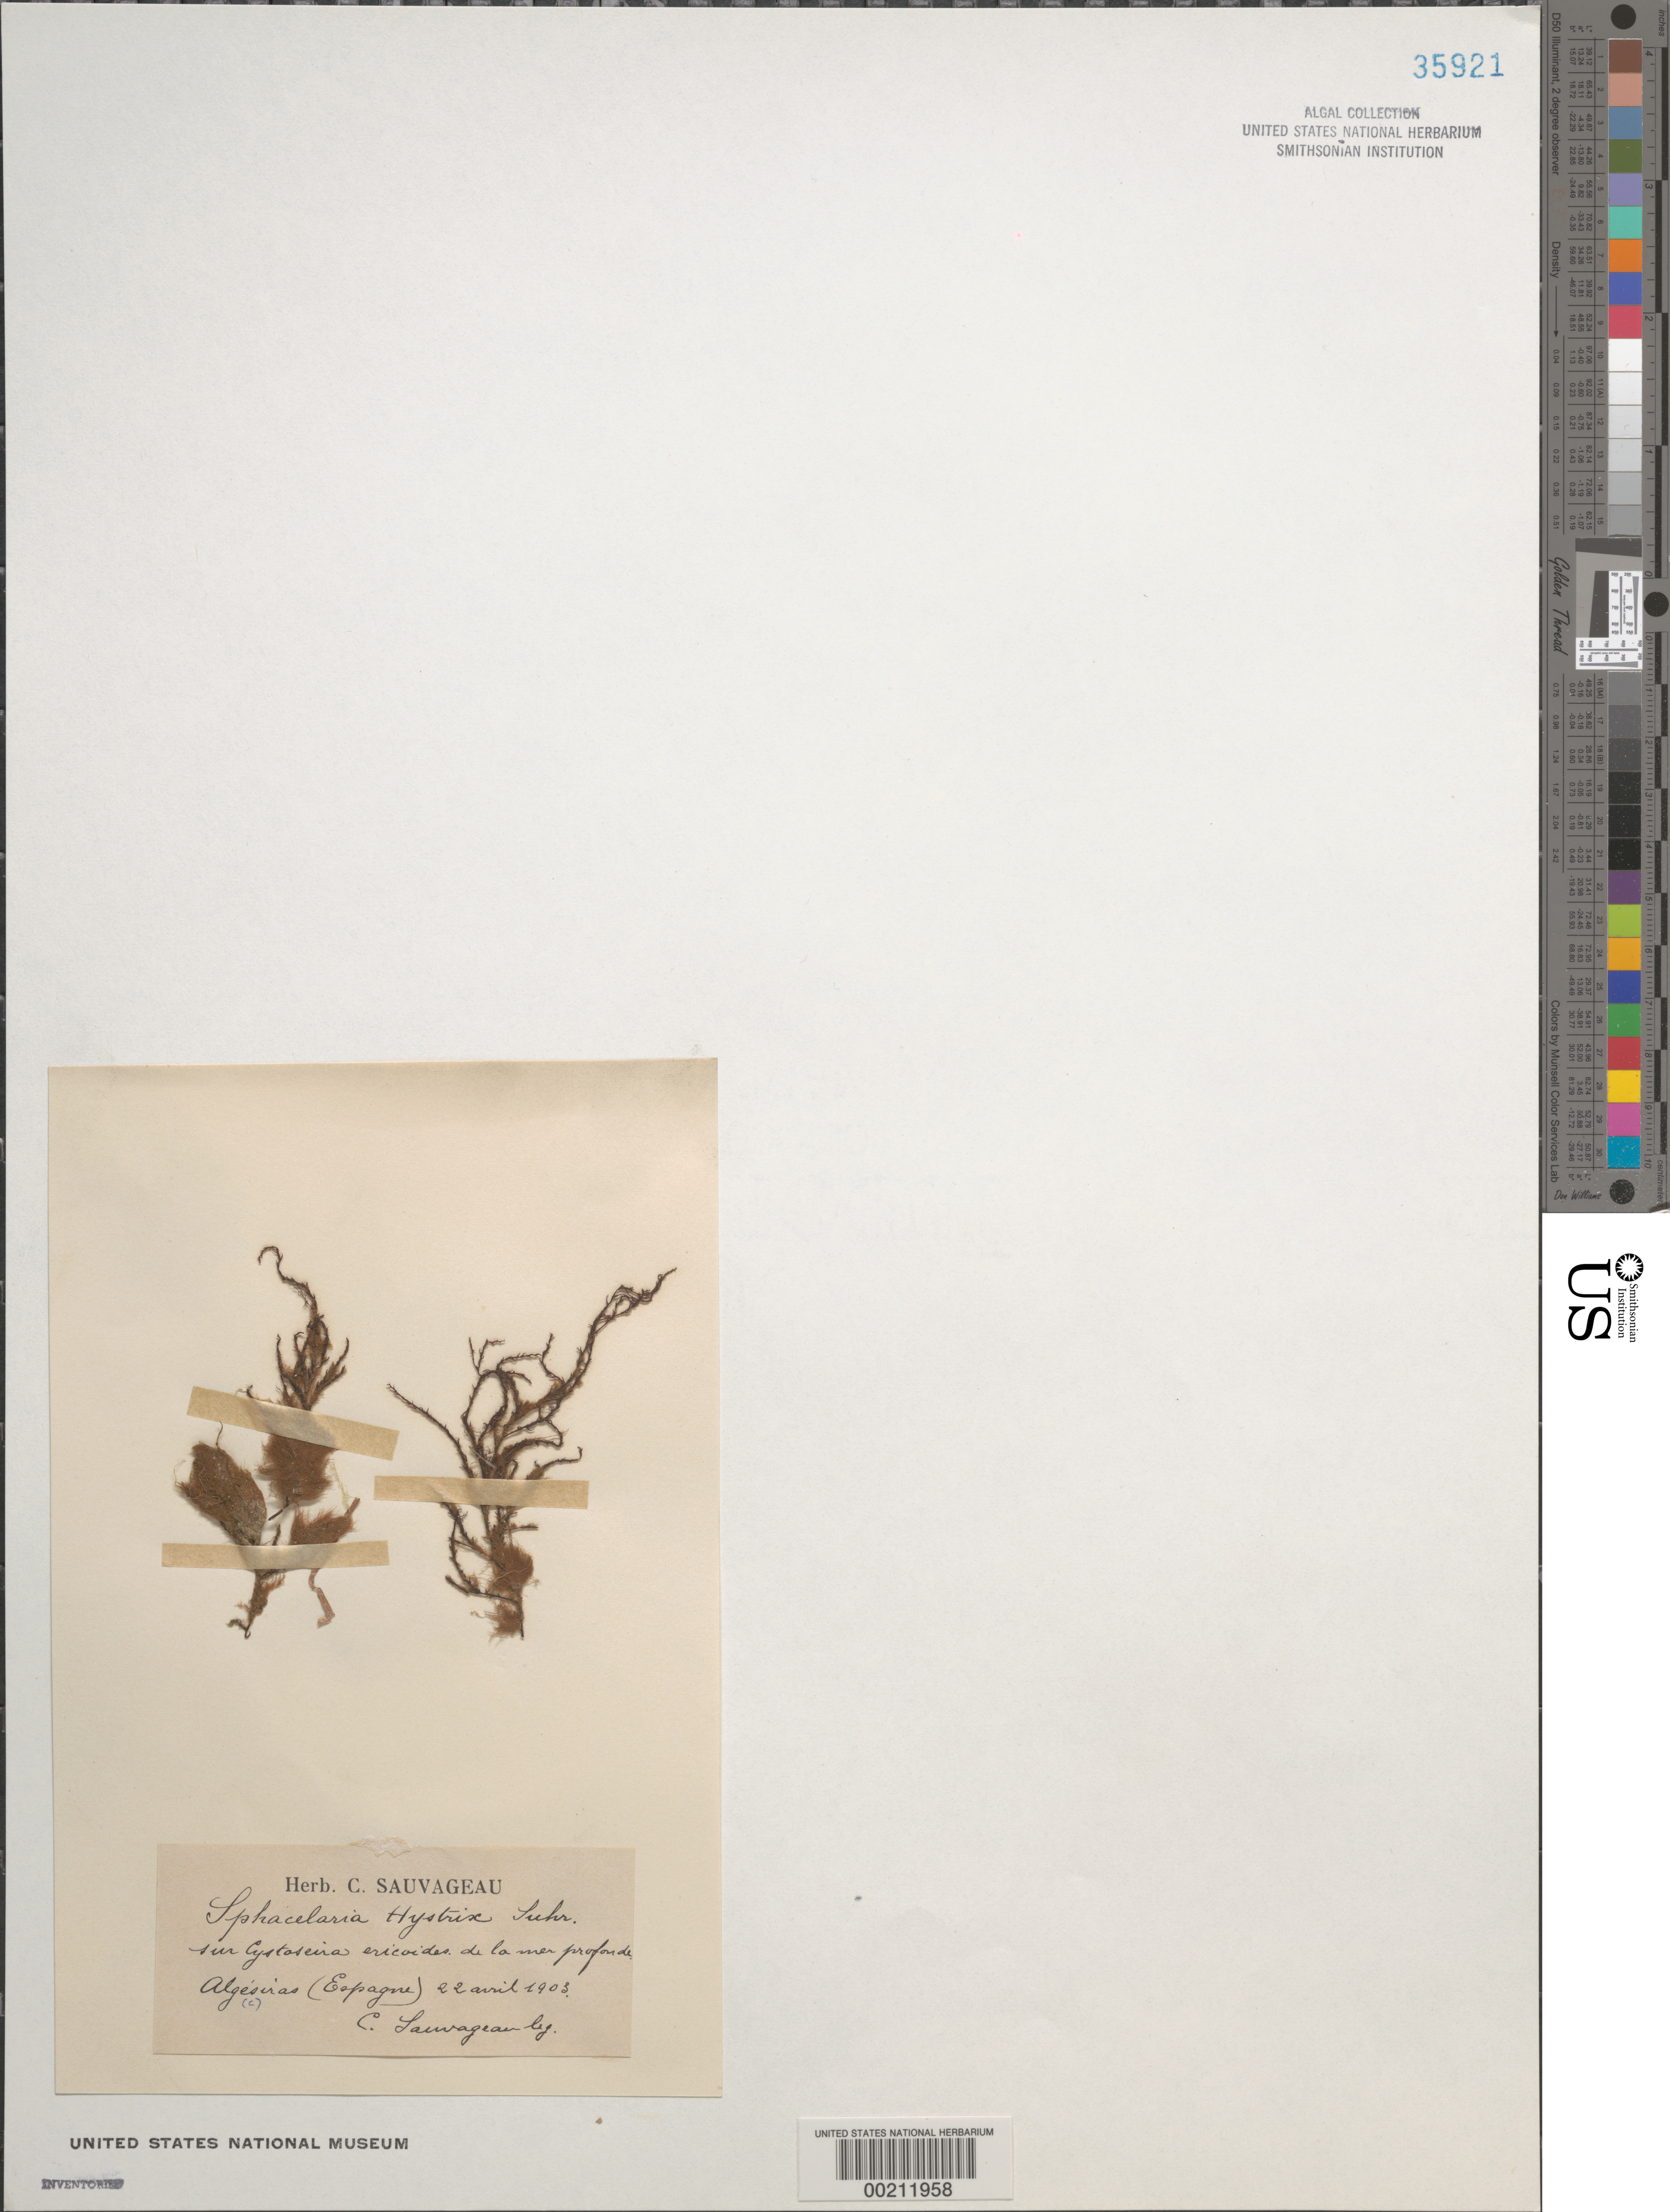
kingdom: Chromista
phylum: Ochrophyta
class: Phaeophyceae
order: Sphacelariales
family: Sphacelariaceae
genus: Sphacelaria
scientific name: Sphacelaria cirrosa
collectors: C. F. Sauvageau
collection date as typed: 22 Apr 1903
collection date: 1903-04-22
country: Spain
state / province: Andalucia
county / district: Cadiz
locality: Algeciras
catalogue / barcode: US 35921